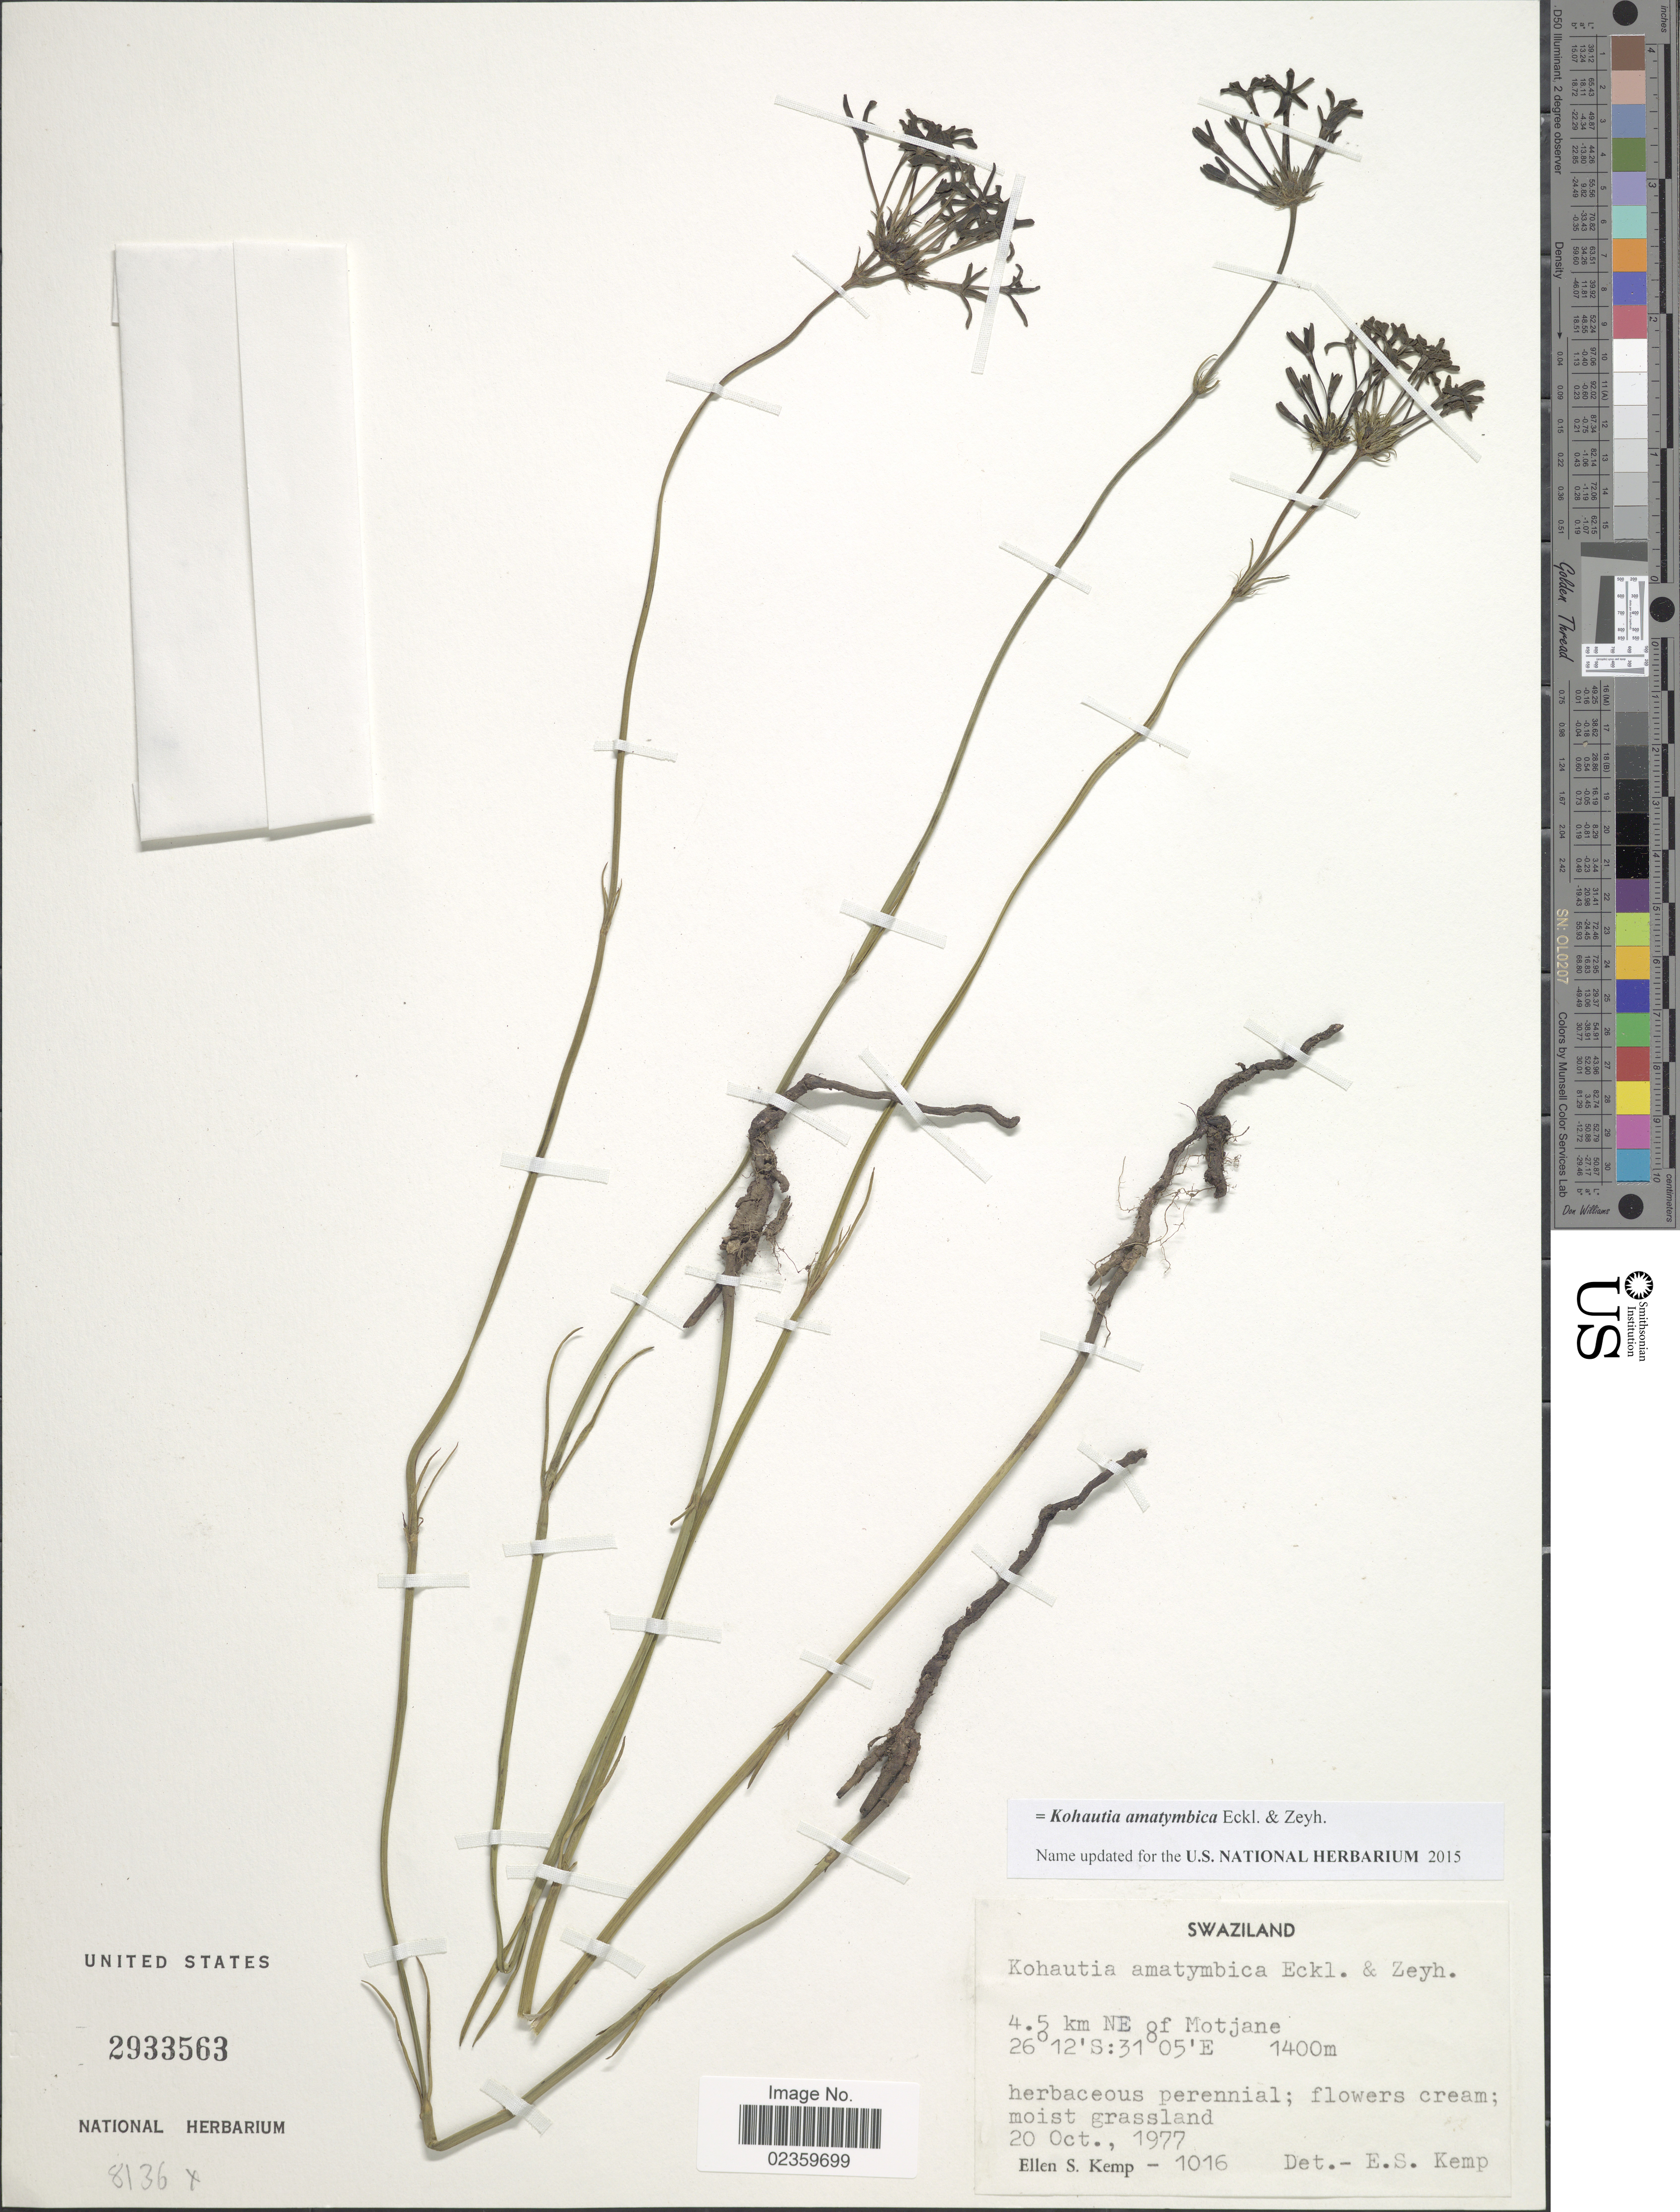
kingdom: Plantae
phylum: Tracheophyta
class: Magnoliopsida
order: Gentianales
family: Rubiaceae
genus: Kohautia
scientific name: Kohautia amatymbica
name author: Eckl. & Zeyh.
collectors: E. S. Kemp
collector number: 1016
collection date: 1977-10-20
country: Eswatini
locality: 4.5 km NE of Motjane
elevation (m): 1400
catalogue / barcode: US 2933563